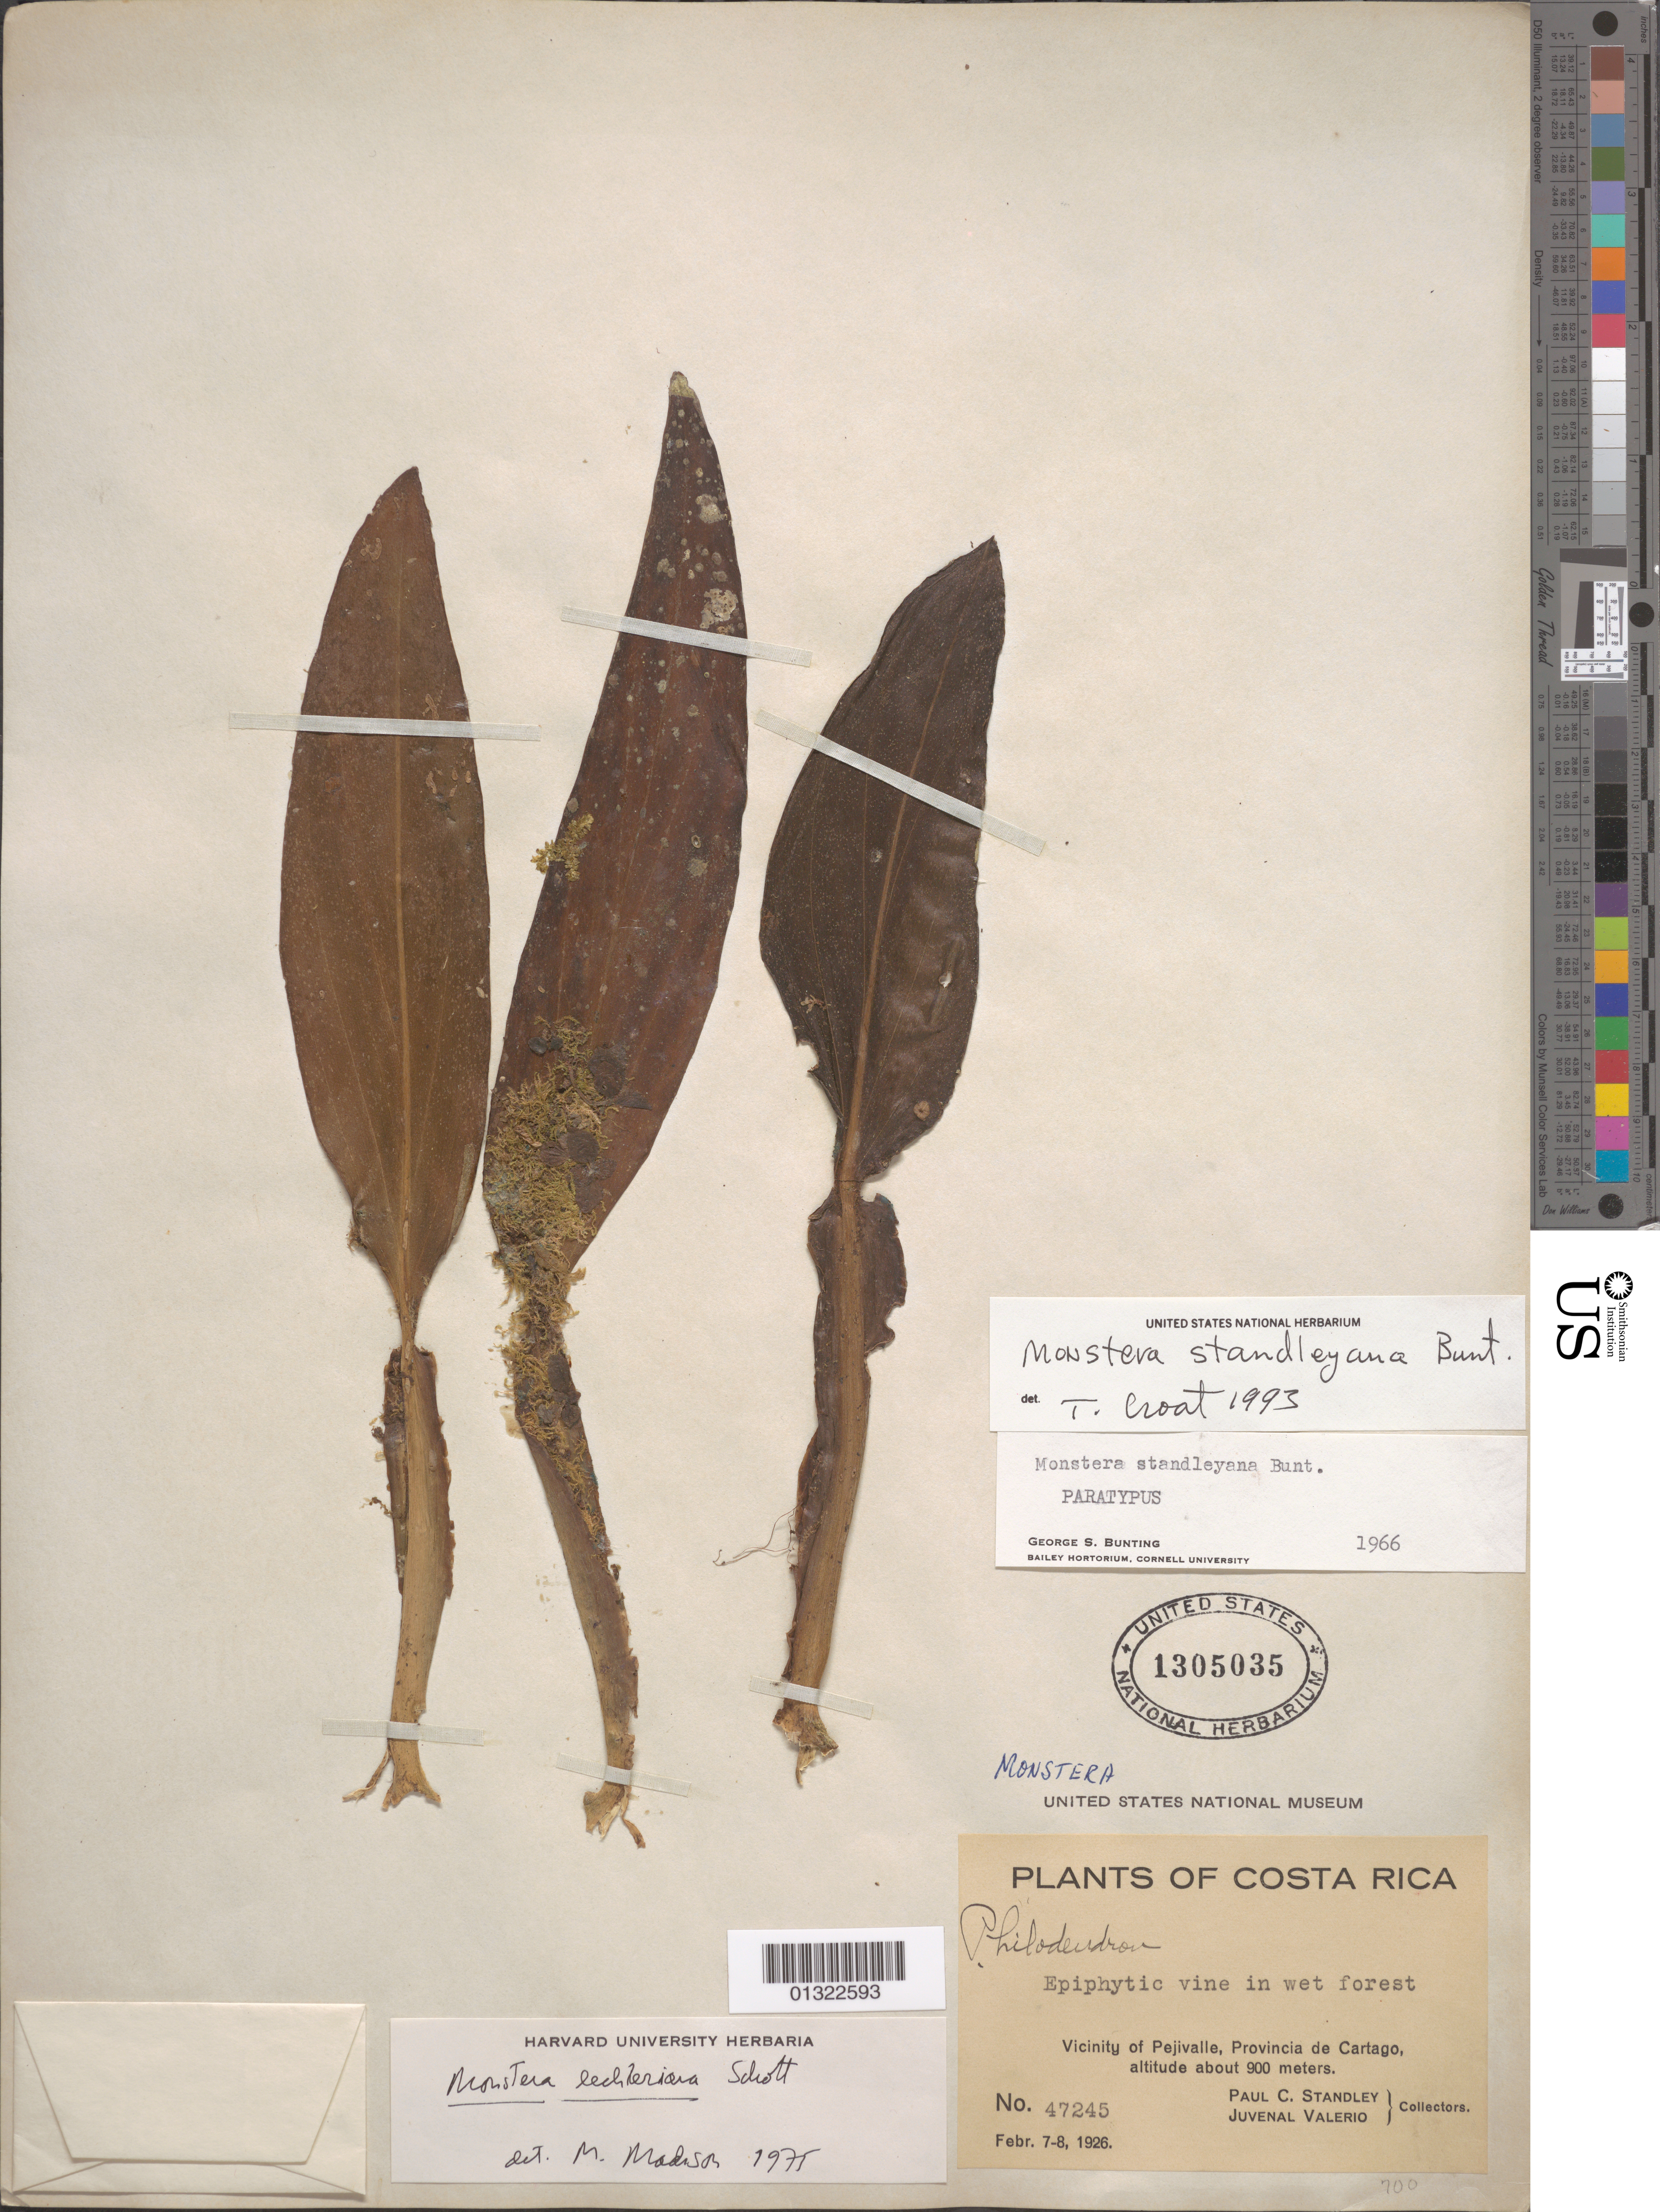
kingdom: Plantae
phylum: Tracheophyta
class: Liliopsida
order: Alismatales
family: Araceae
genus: Monstera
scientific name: Monstera standleyana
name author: G.S. Bunting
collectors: P. C. Standley & J. Valerio R.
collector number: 47245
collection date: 1926-02-07/1926-02-08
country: Costa Rica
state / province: Cartago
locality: Vicinity of Pejivalle.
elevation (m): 900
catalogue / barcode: US 1305035